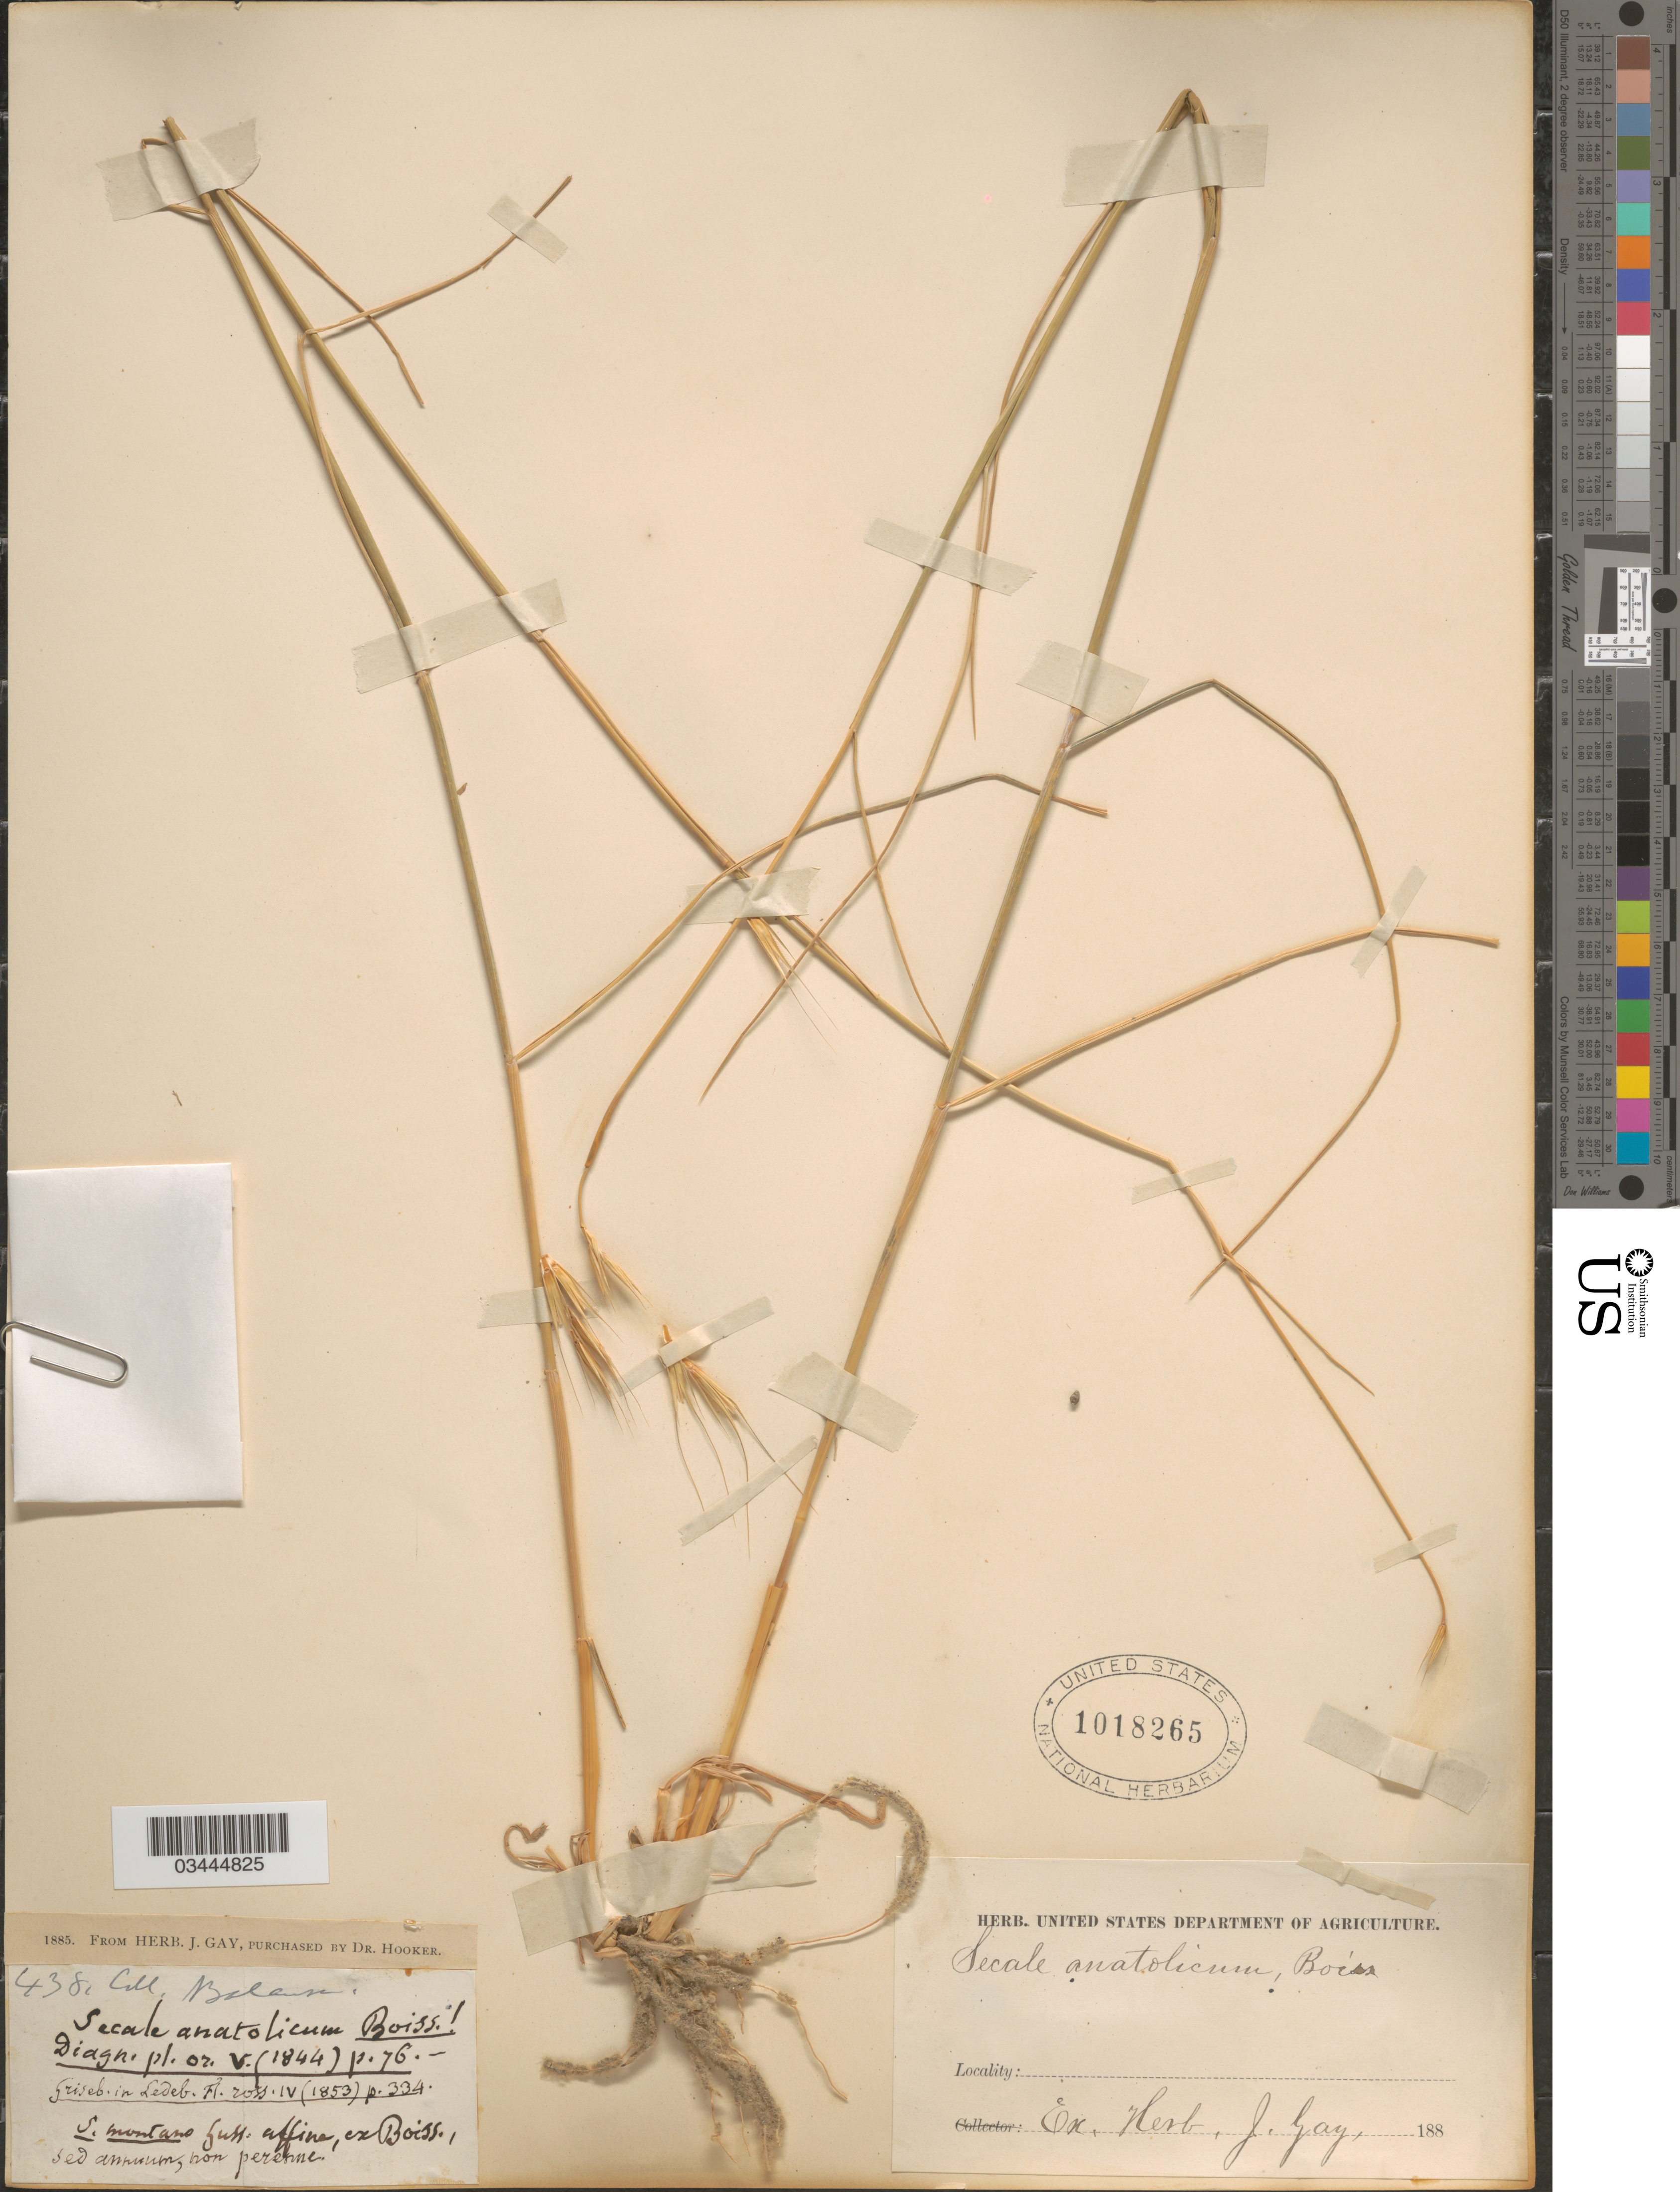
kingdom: Plantae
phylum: Tracheophyta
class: Liliopsida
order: Poales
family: Poaceae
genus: Secale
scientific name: Secale anatolicum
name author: Boiss.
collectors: -. Balansa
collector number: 438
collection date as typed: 188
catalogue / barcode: US 1018265